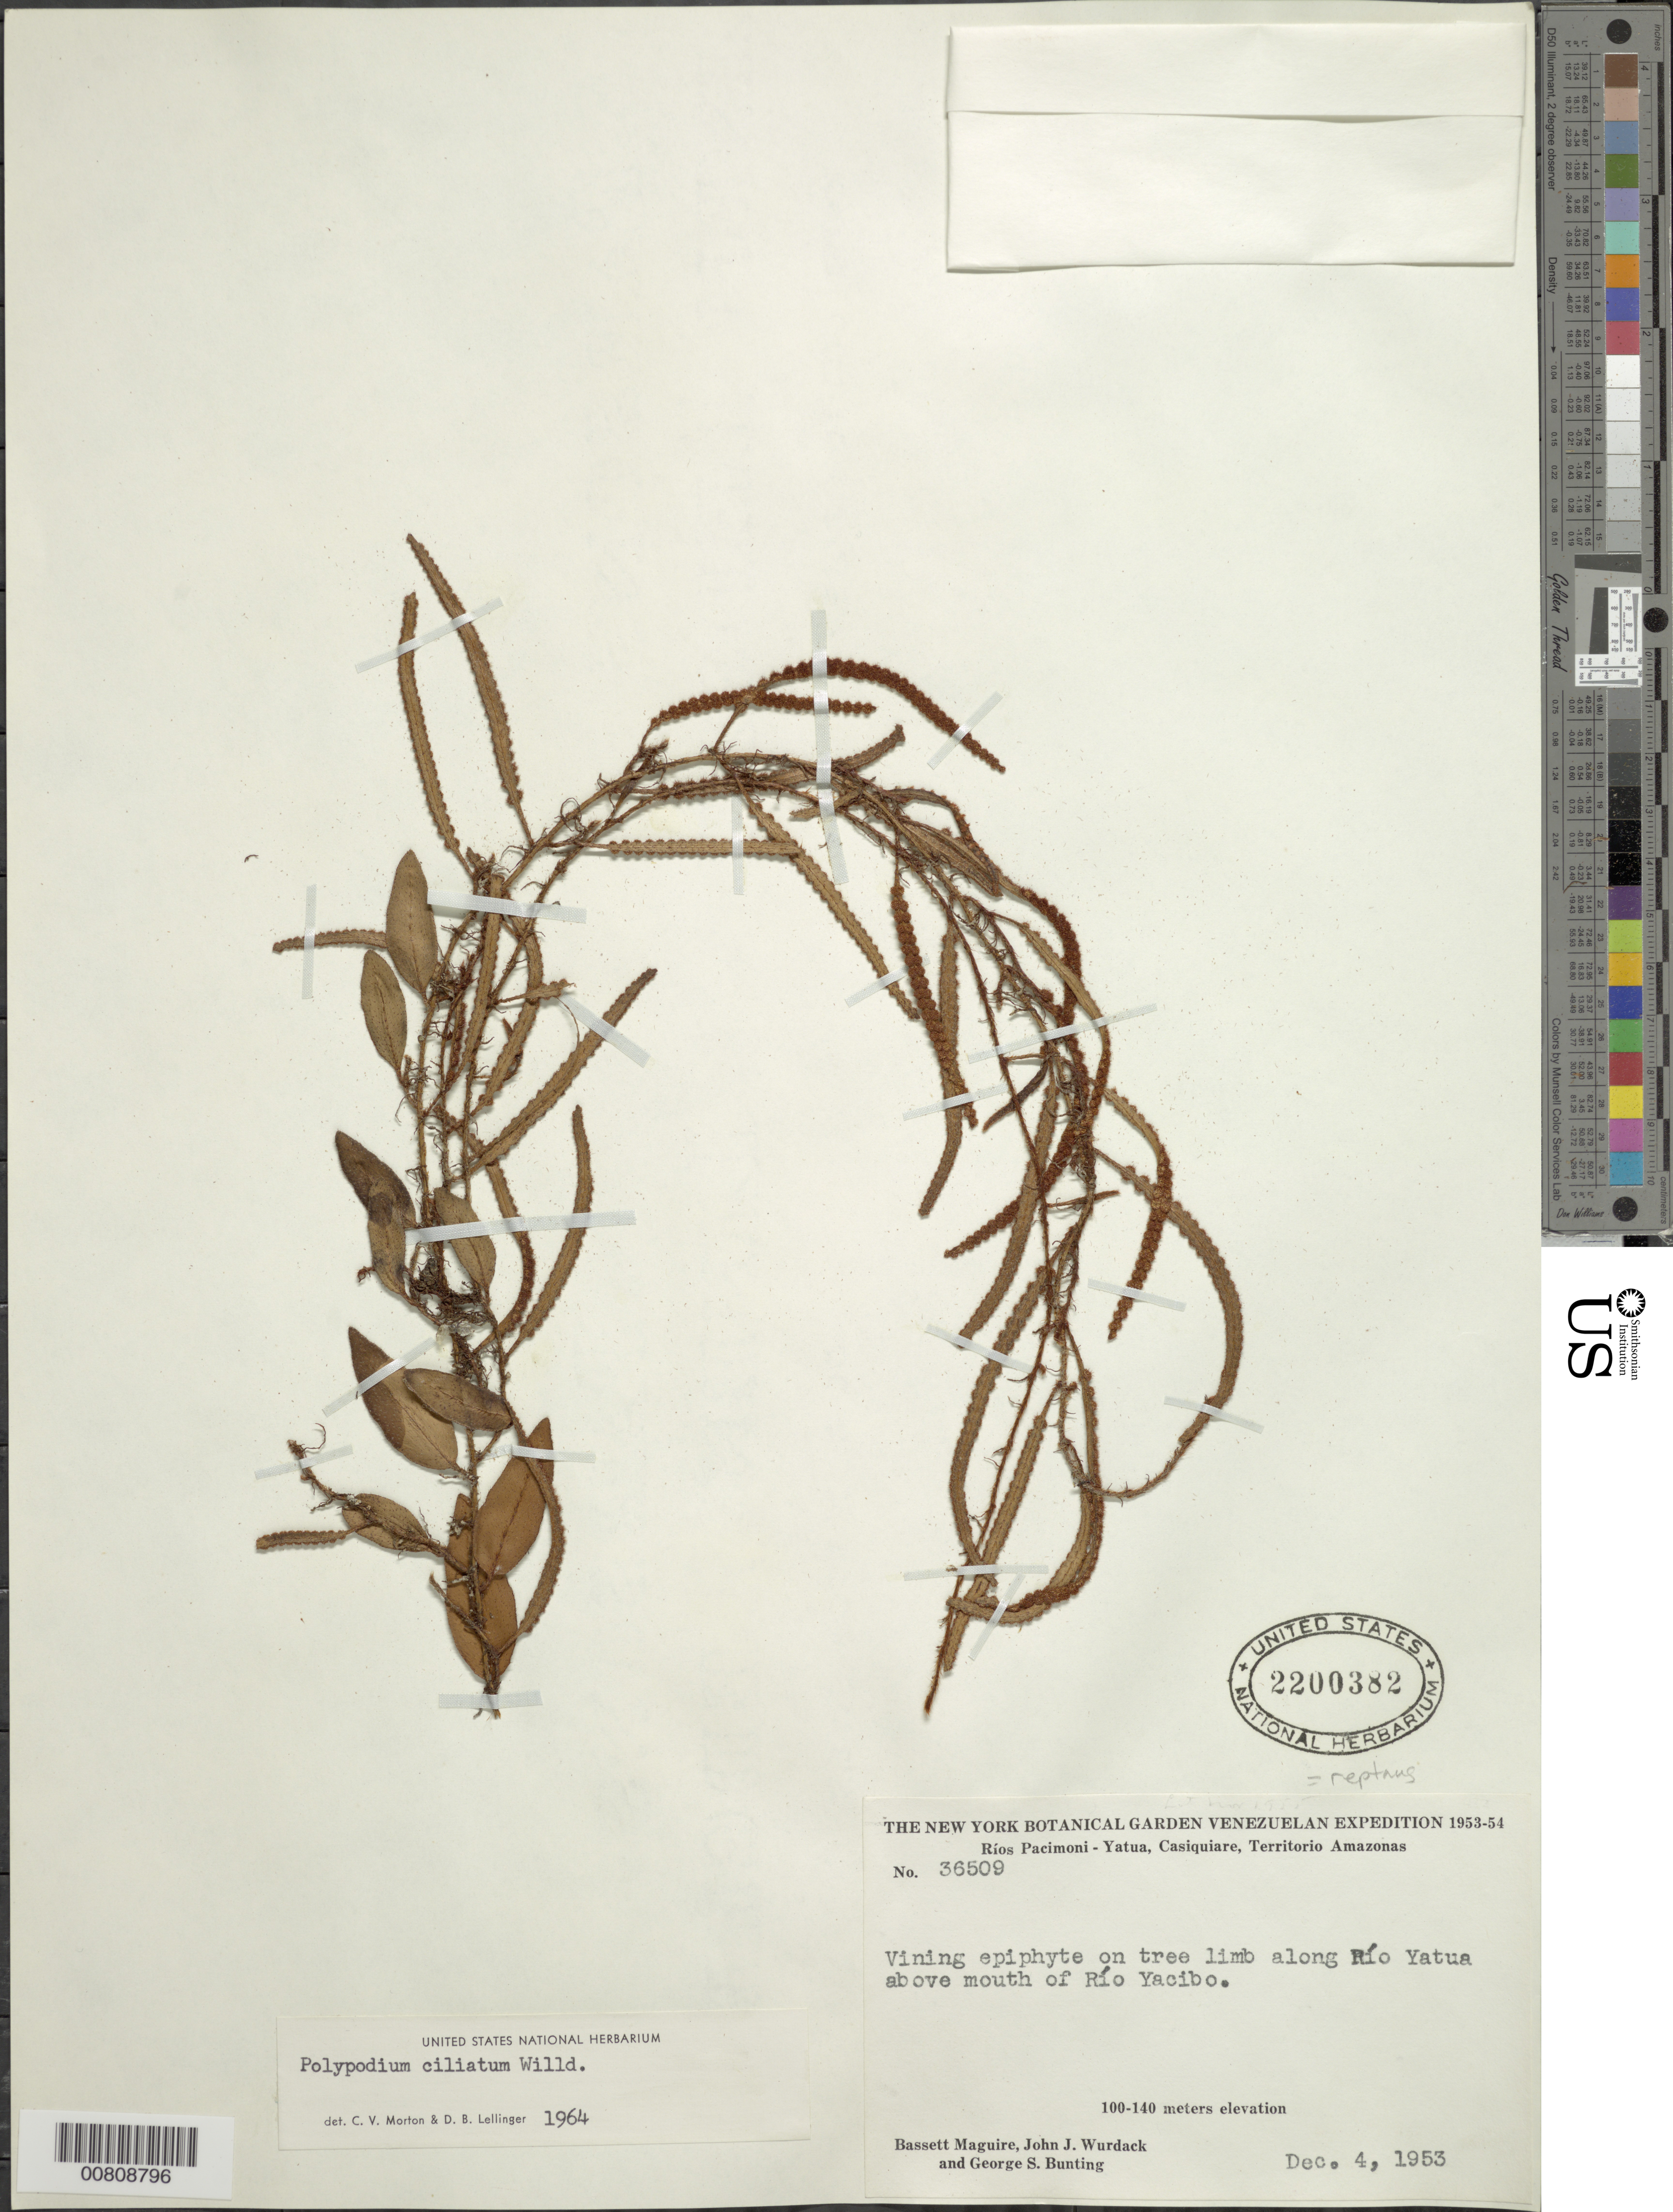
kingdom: Plantae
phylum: Tracheophyta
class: Polypodiopsida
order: Polypodiales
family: Polypodiaceae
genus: Microgramma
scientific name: Microgramma reptans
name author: (Cav.) A.R. Sm.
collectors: B. Maguire, J. J. Wurdack & G. S. Bunting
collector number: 36509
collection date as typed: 4-Dec-53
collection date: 1953-12-04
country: Venezuela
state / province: Amazonas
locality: Río Yatua, above mouth of Río Yacibo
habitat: Tree limb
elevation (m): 100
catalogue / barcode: US 2200382